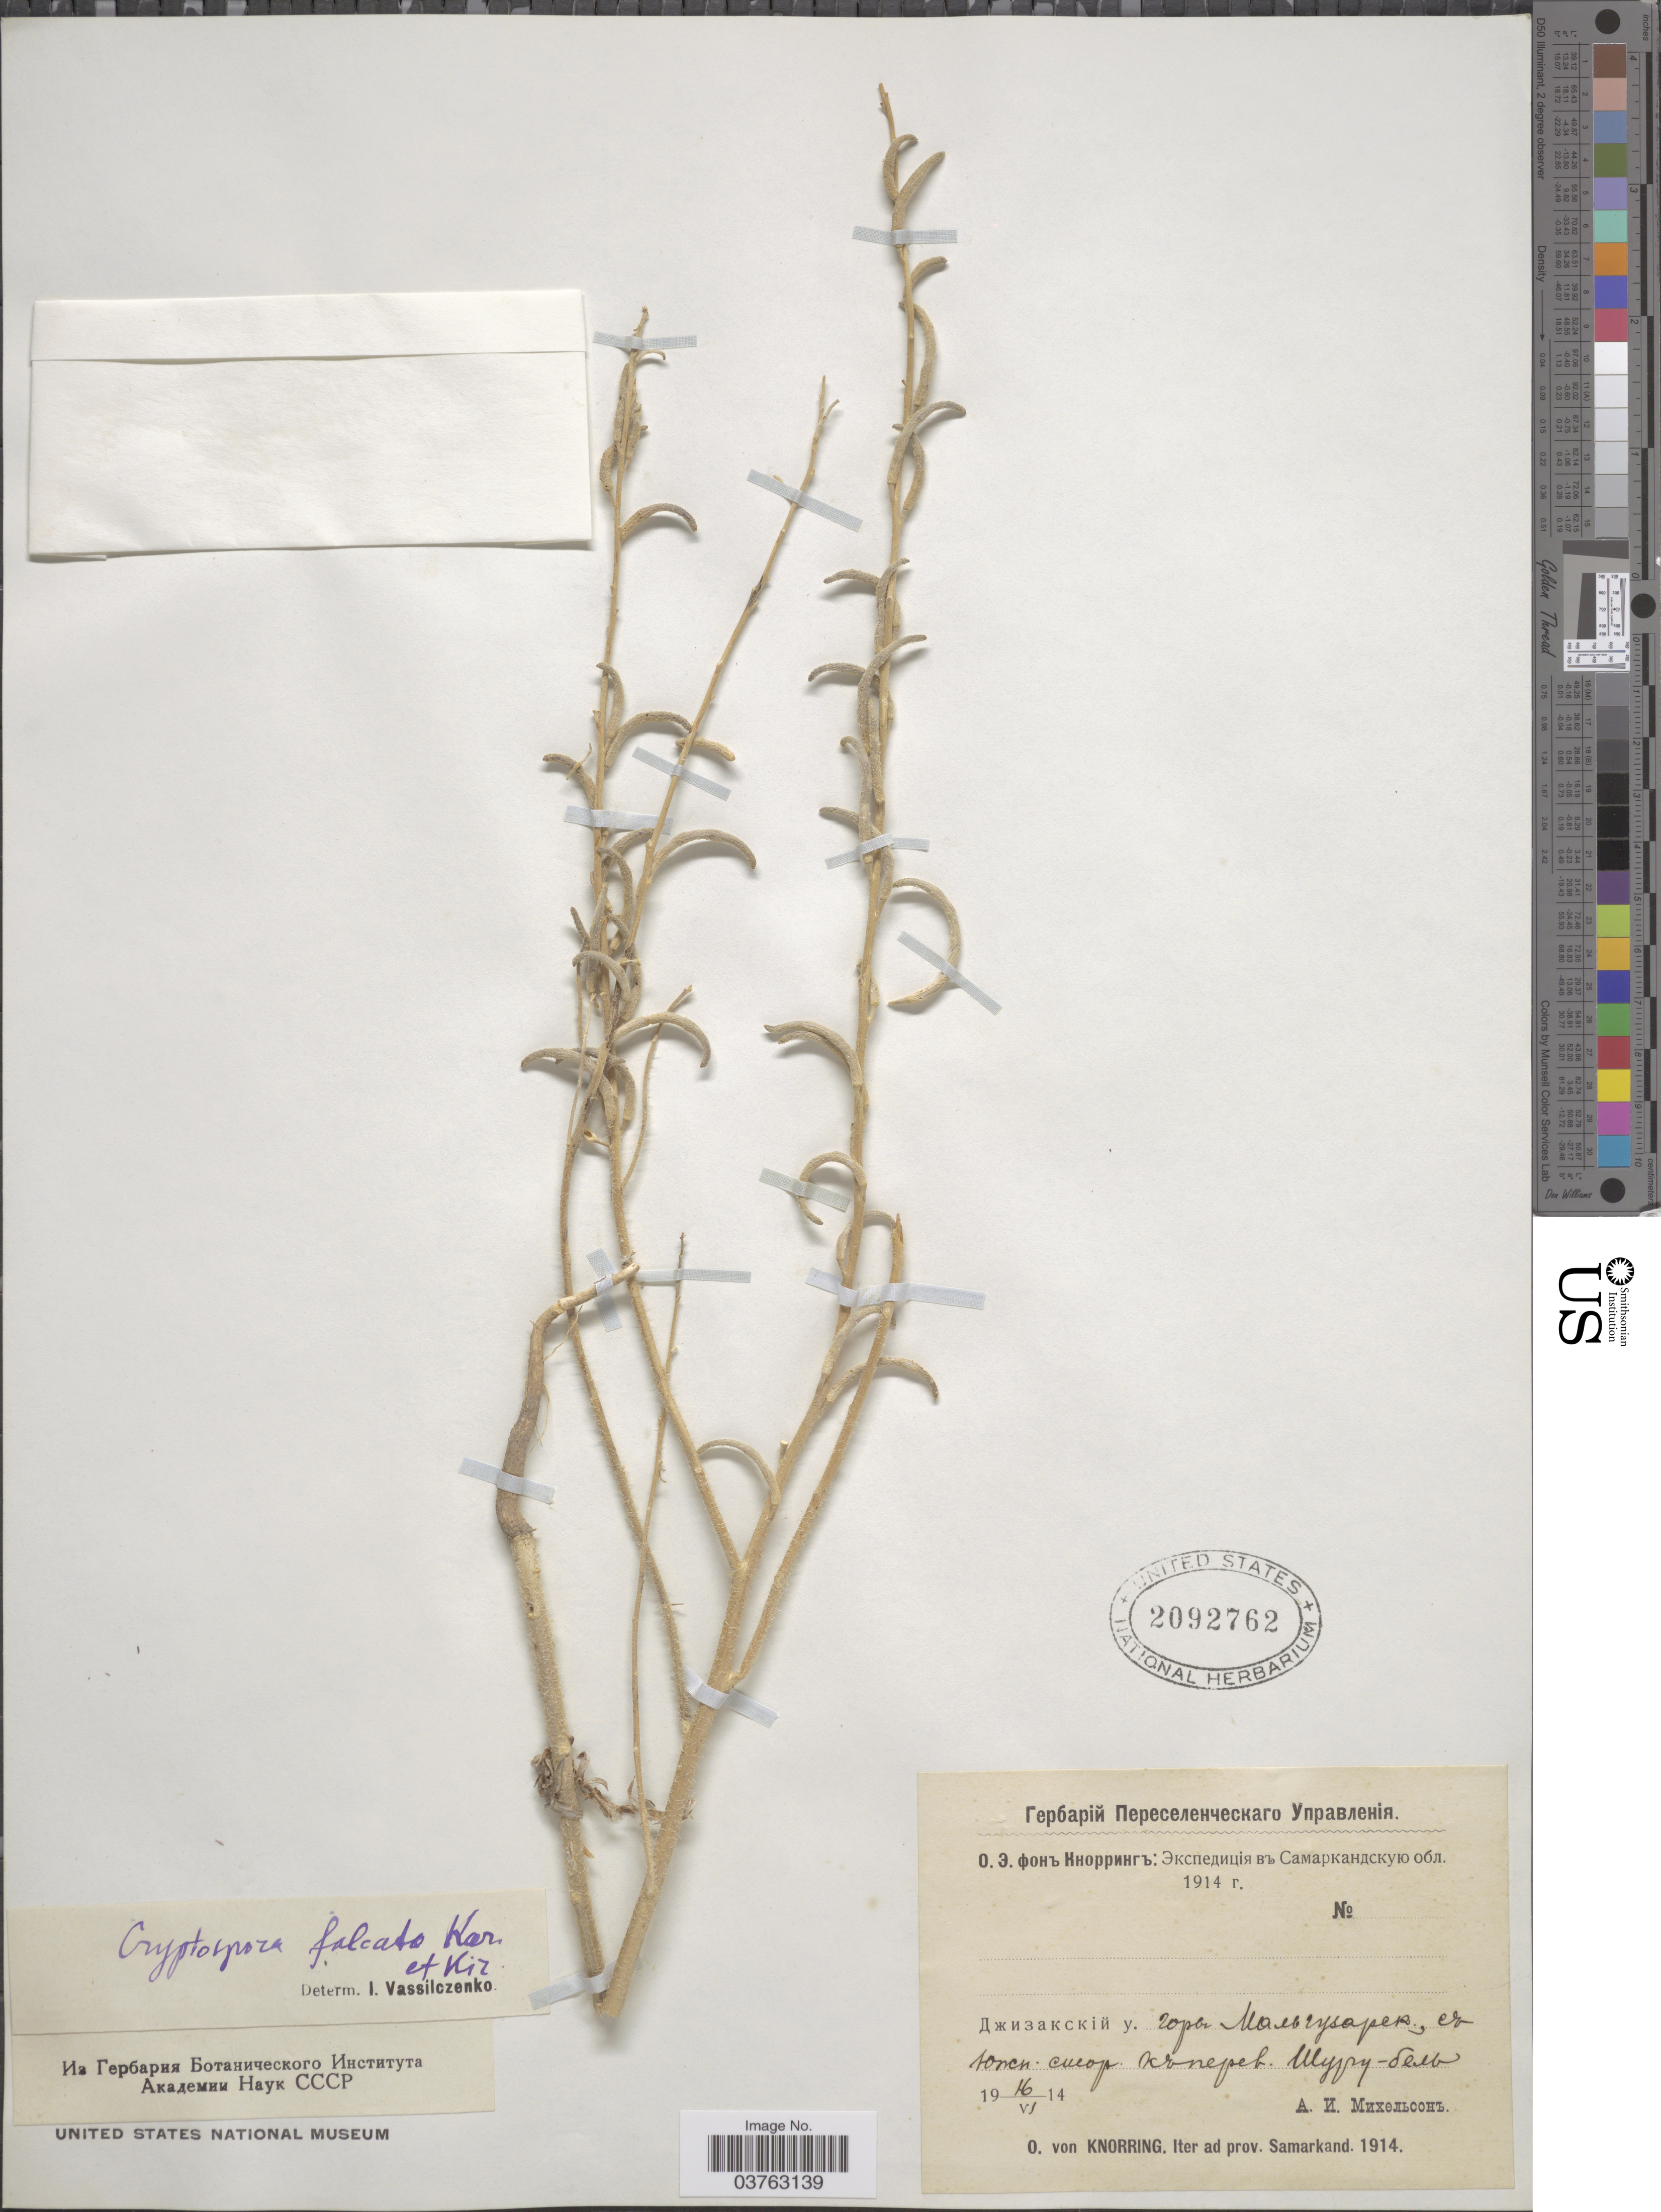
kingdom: Plantae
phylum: Tracheophyta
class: Magnoliopsida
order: Brassicales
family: Brassicaceae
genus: Cryptospora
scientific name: Cryptospora falcata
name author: Kar. & Kir.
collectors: A. Mikhelson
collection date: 1914-06-16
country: Uzbekistan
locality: Shur-Bel Pass.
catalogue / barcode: US 2092762